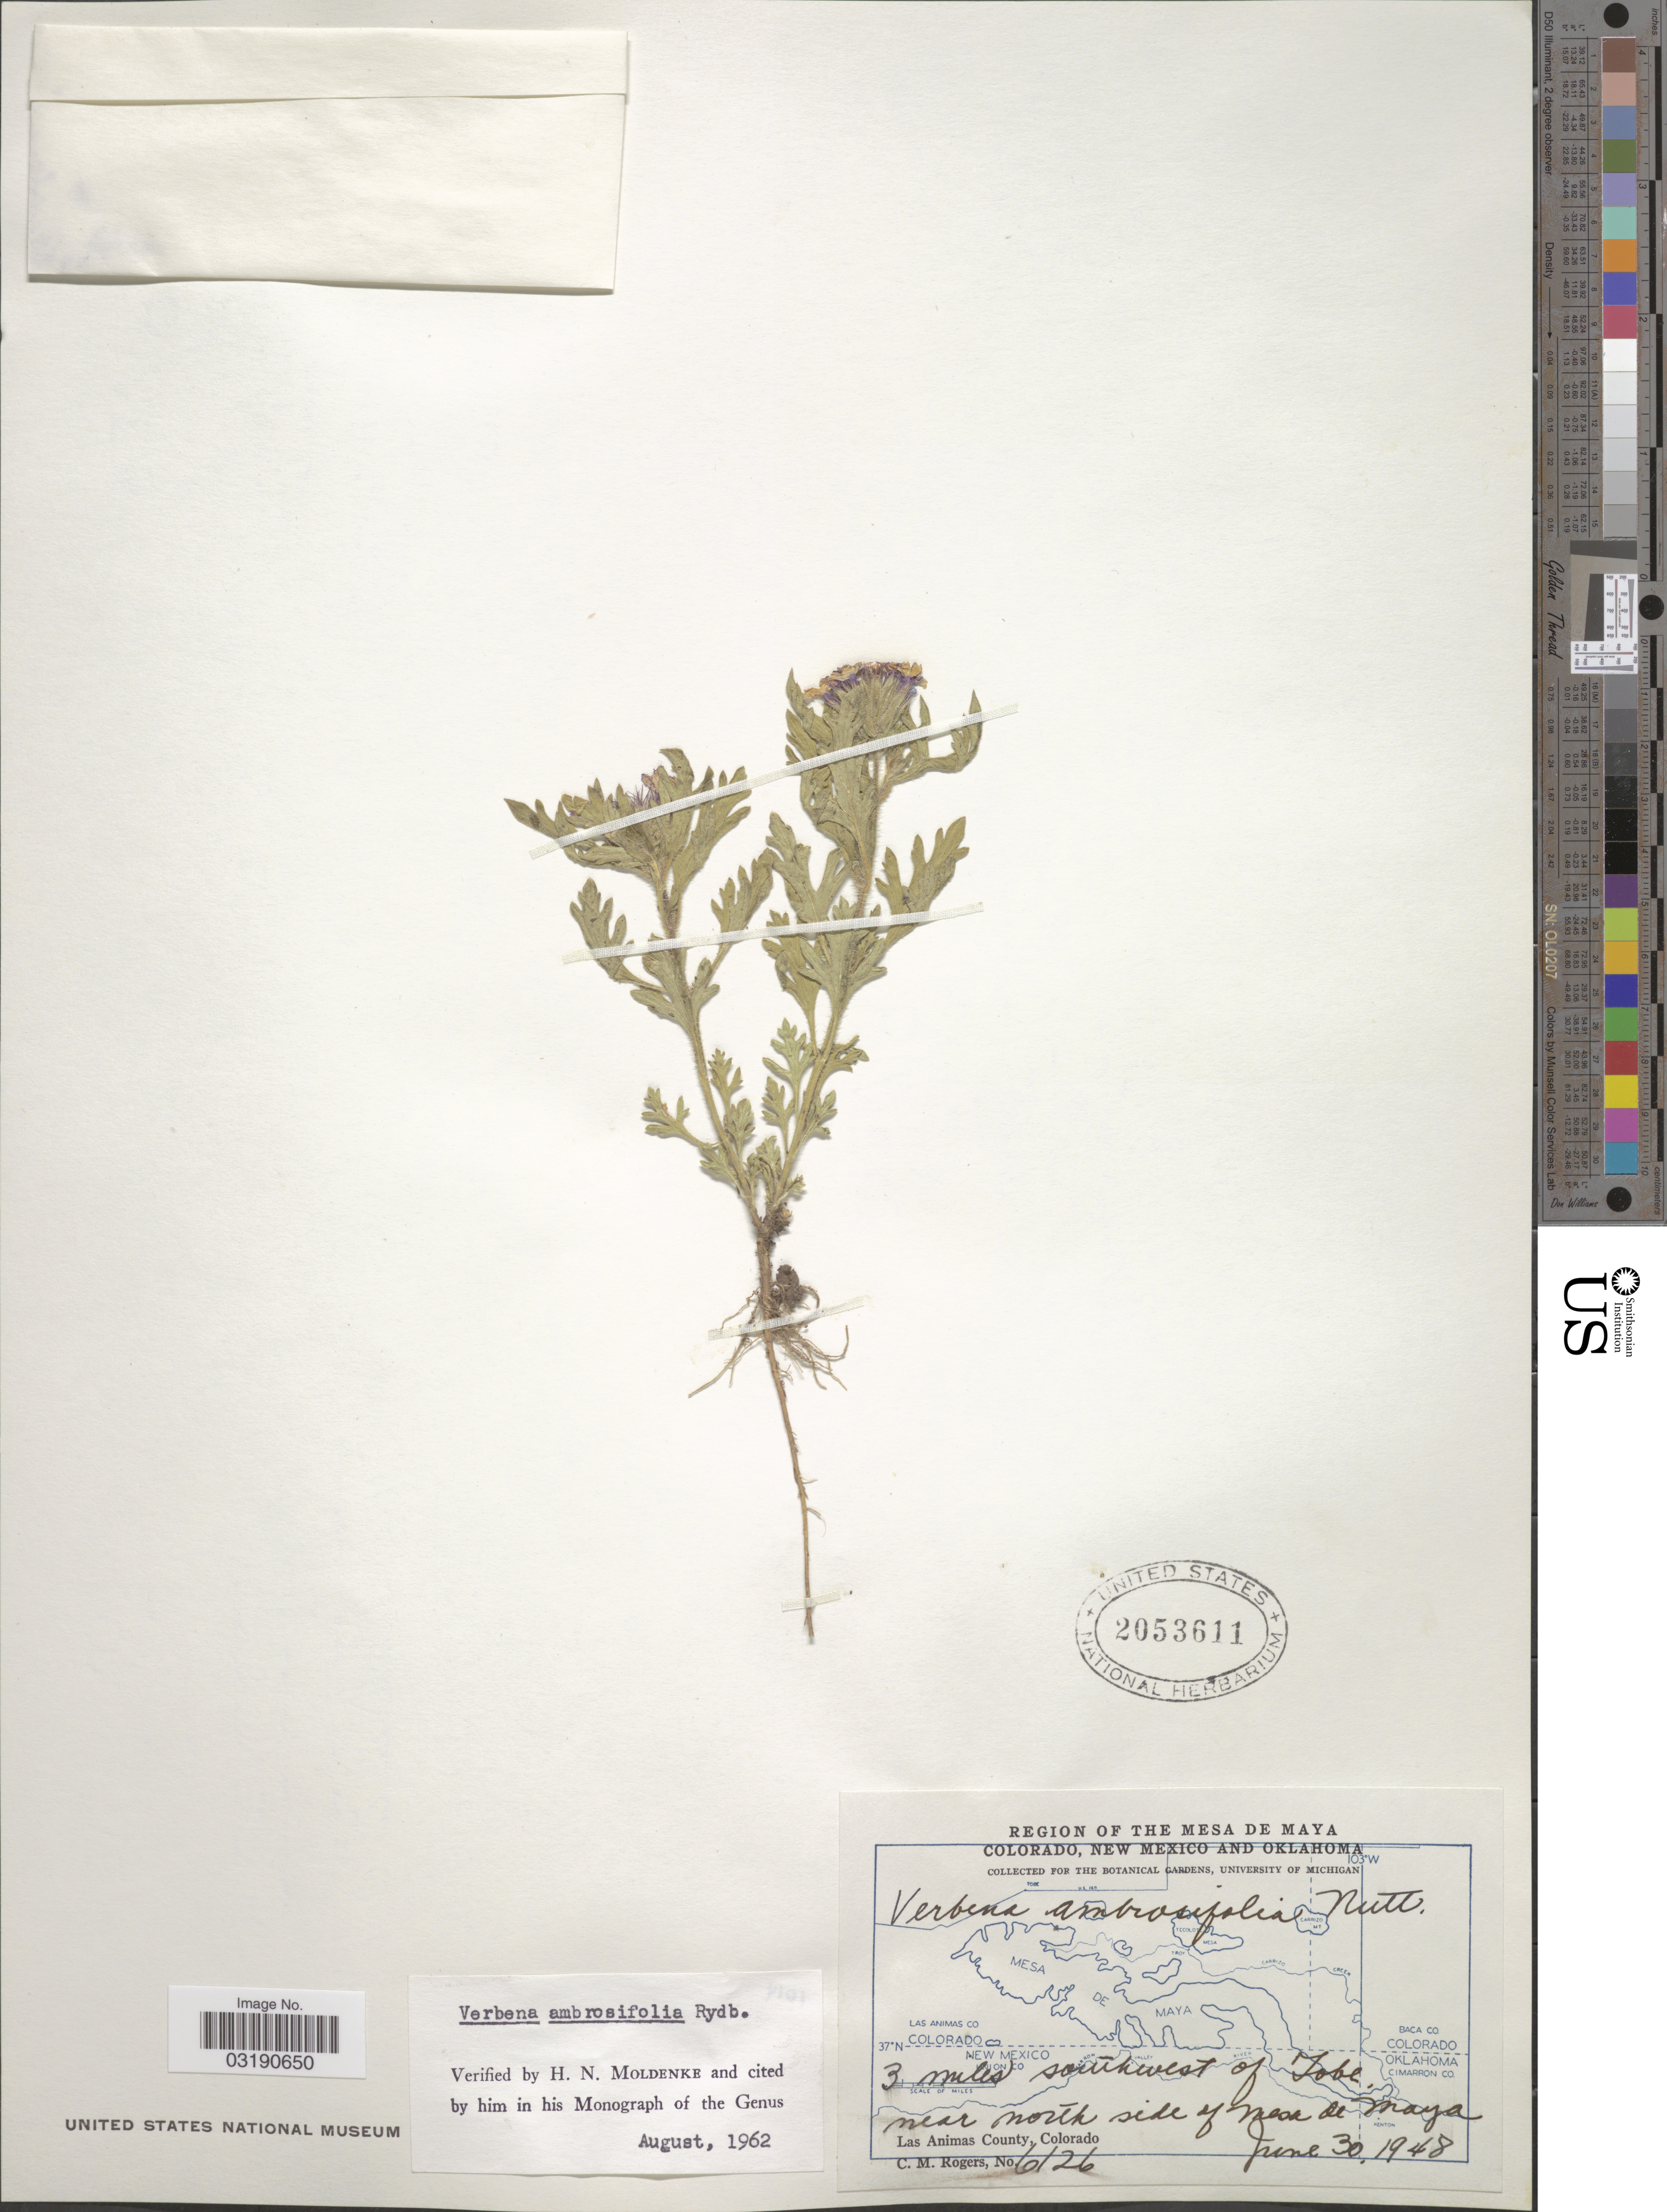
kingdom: Plantae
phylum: Tracheophyta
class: Magnoliopsida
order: Lamiales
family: Verbenaceae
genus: Verbena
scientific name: Verbena ambrosiifolia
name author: Rydb. ex Small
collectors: C. M. Rogers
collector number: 6126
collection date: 1948-06-30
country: United States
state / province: Colorado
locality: Region of the Mesa de Maya, 3 miles southwest of Tobe, near north side of Mesa de Maya, Las Animas County.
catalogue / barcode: US 2053611